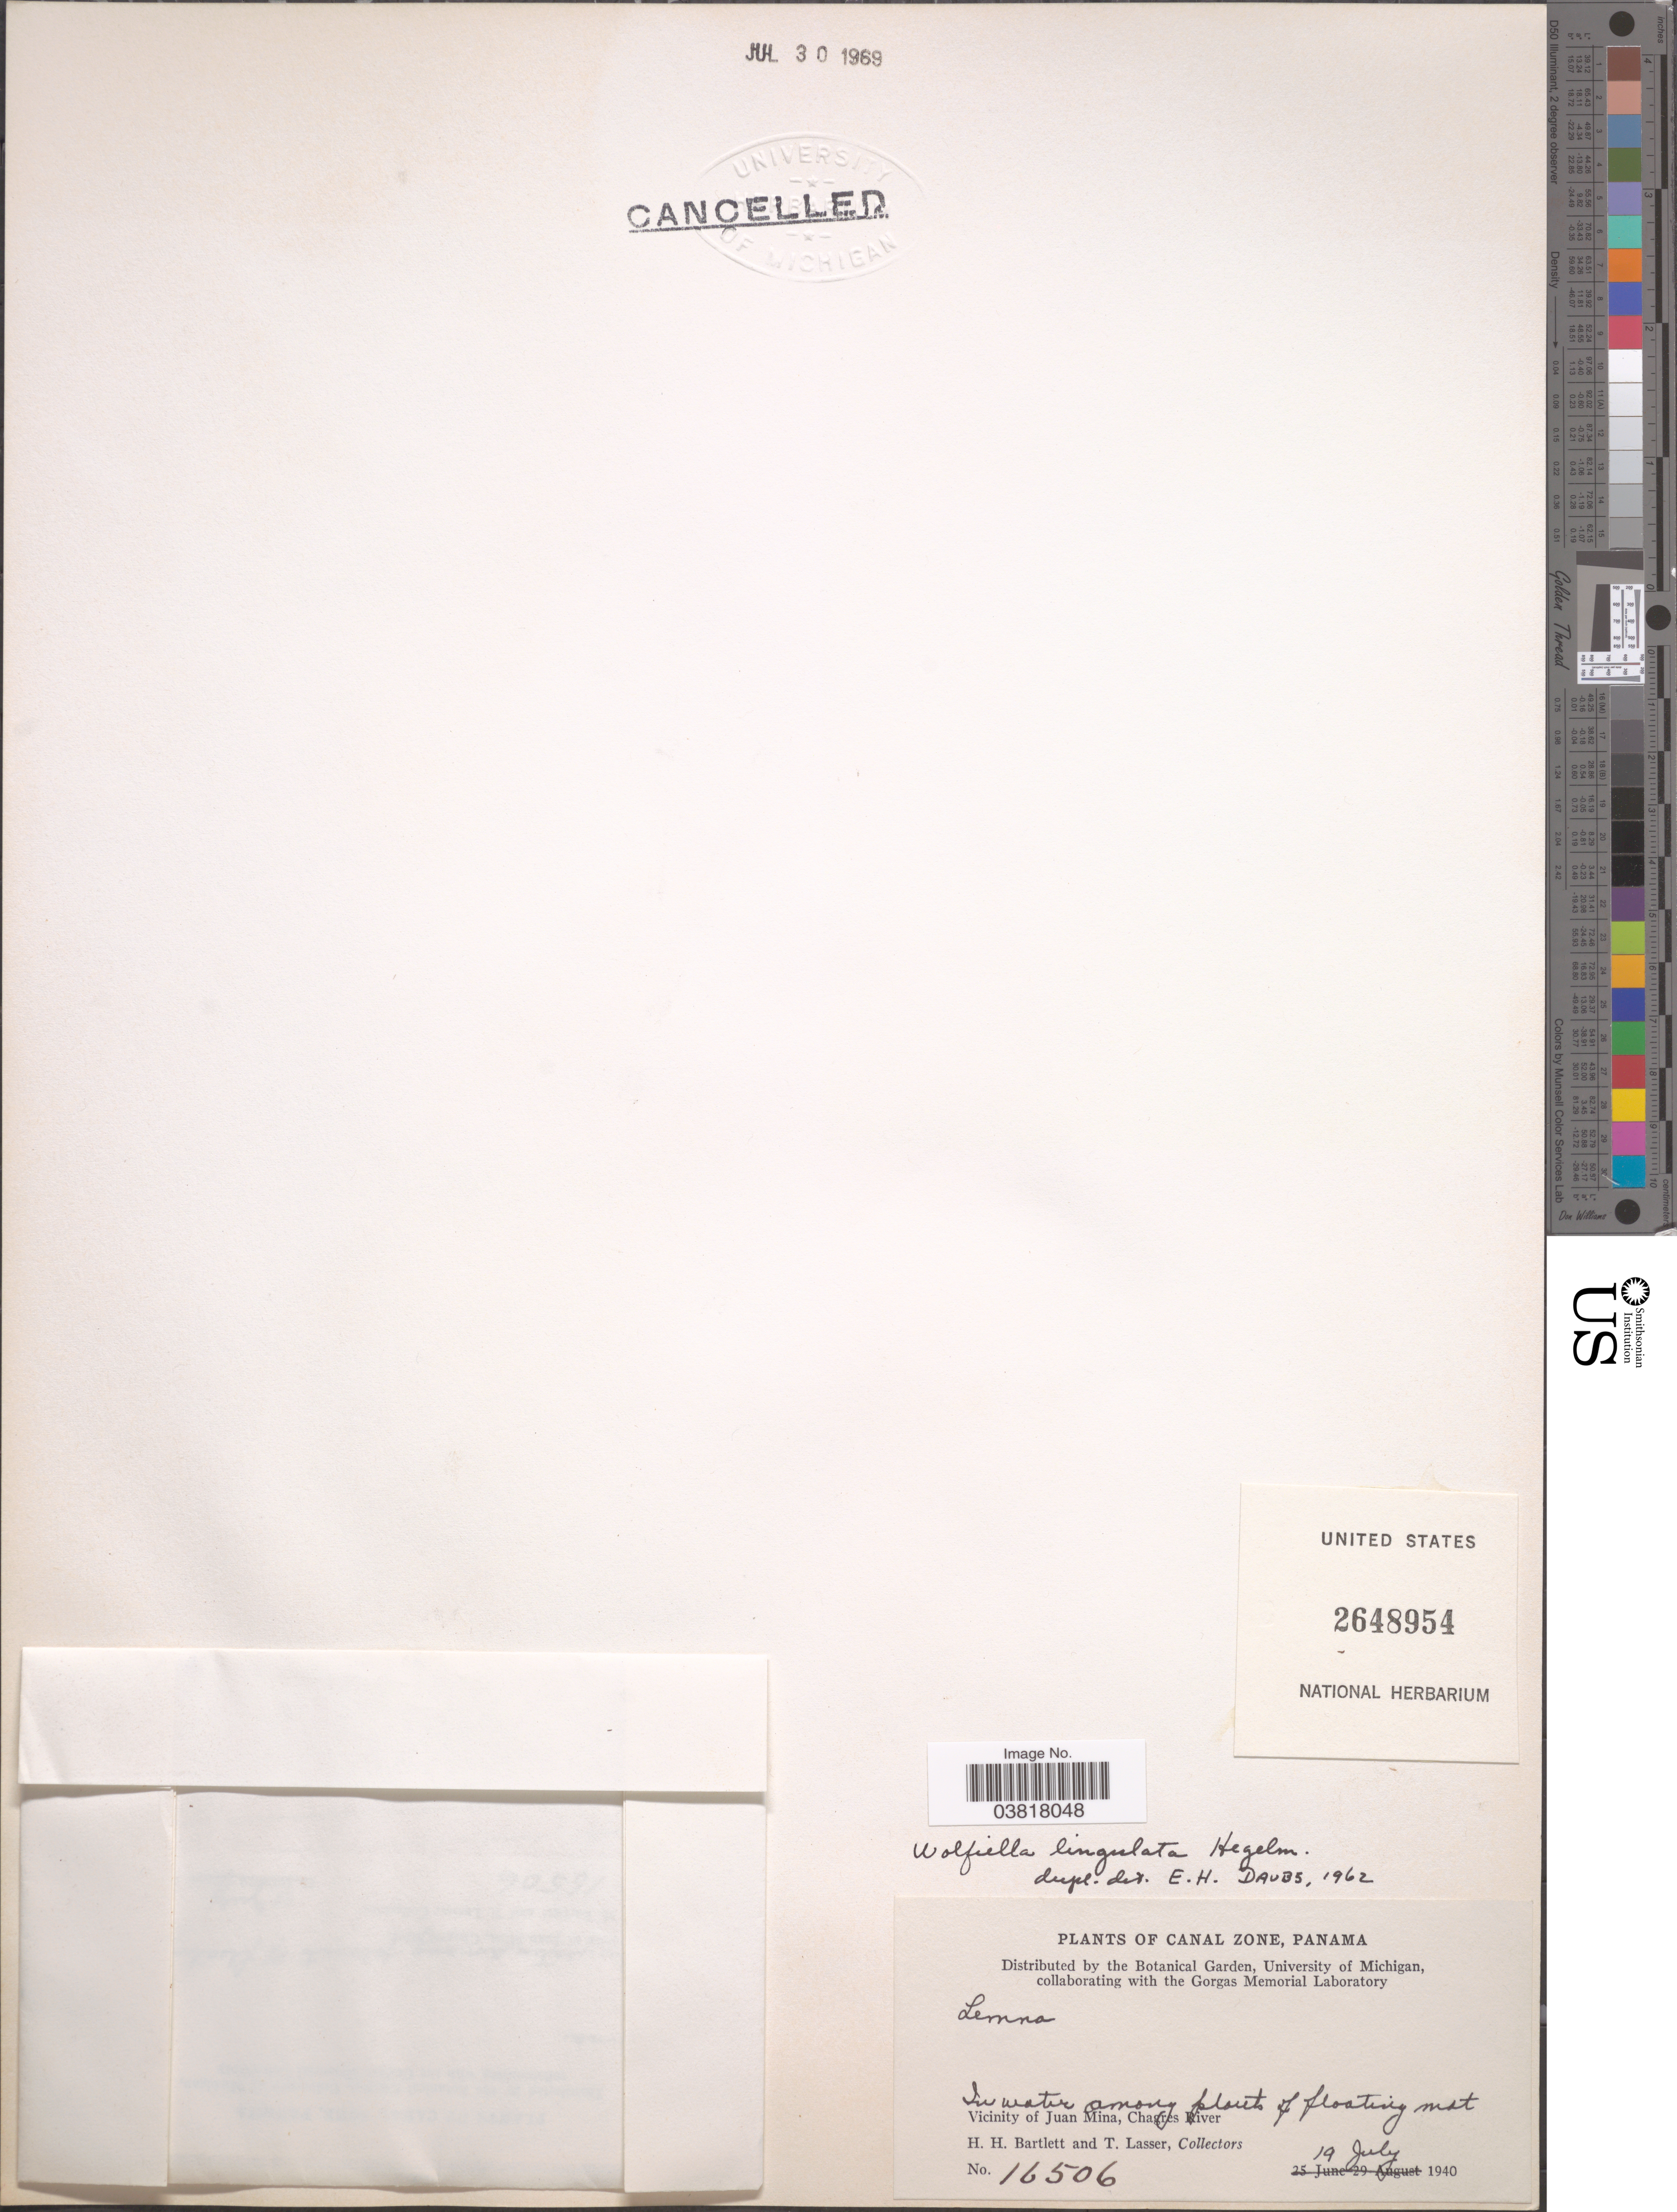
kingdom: Plantae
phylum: Tracheophyta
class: Liliopsida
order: Alismatales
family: Araceae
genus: Wolffiella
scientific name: Wolffiella lingulata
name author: Hegelm.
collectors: H. H. Bartlett & T. Lasser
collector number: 16506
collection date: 1940-07-19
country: Panama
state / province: Colón / Panamá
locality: Canal Zone. Vicinity of Juan Mina, Chagres River.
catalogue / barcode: US 2648954